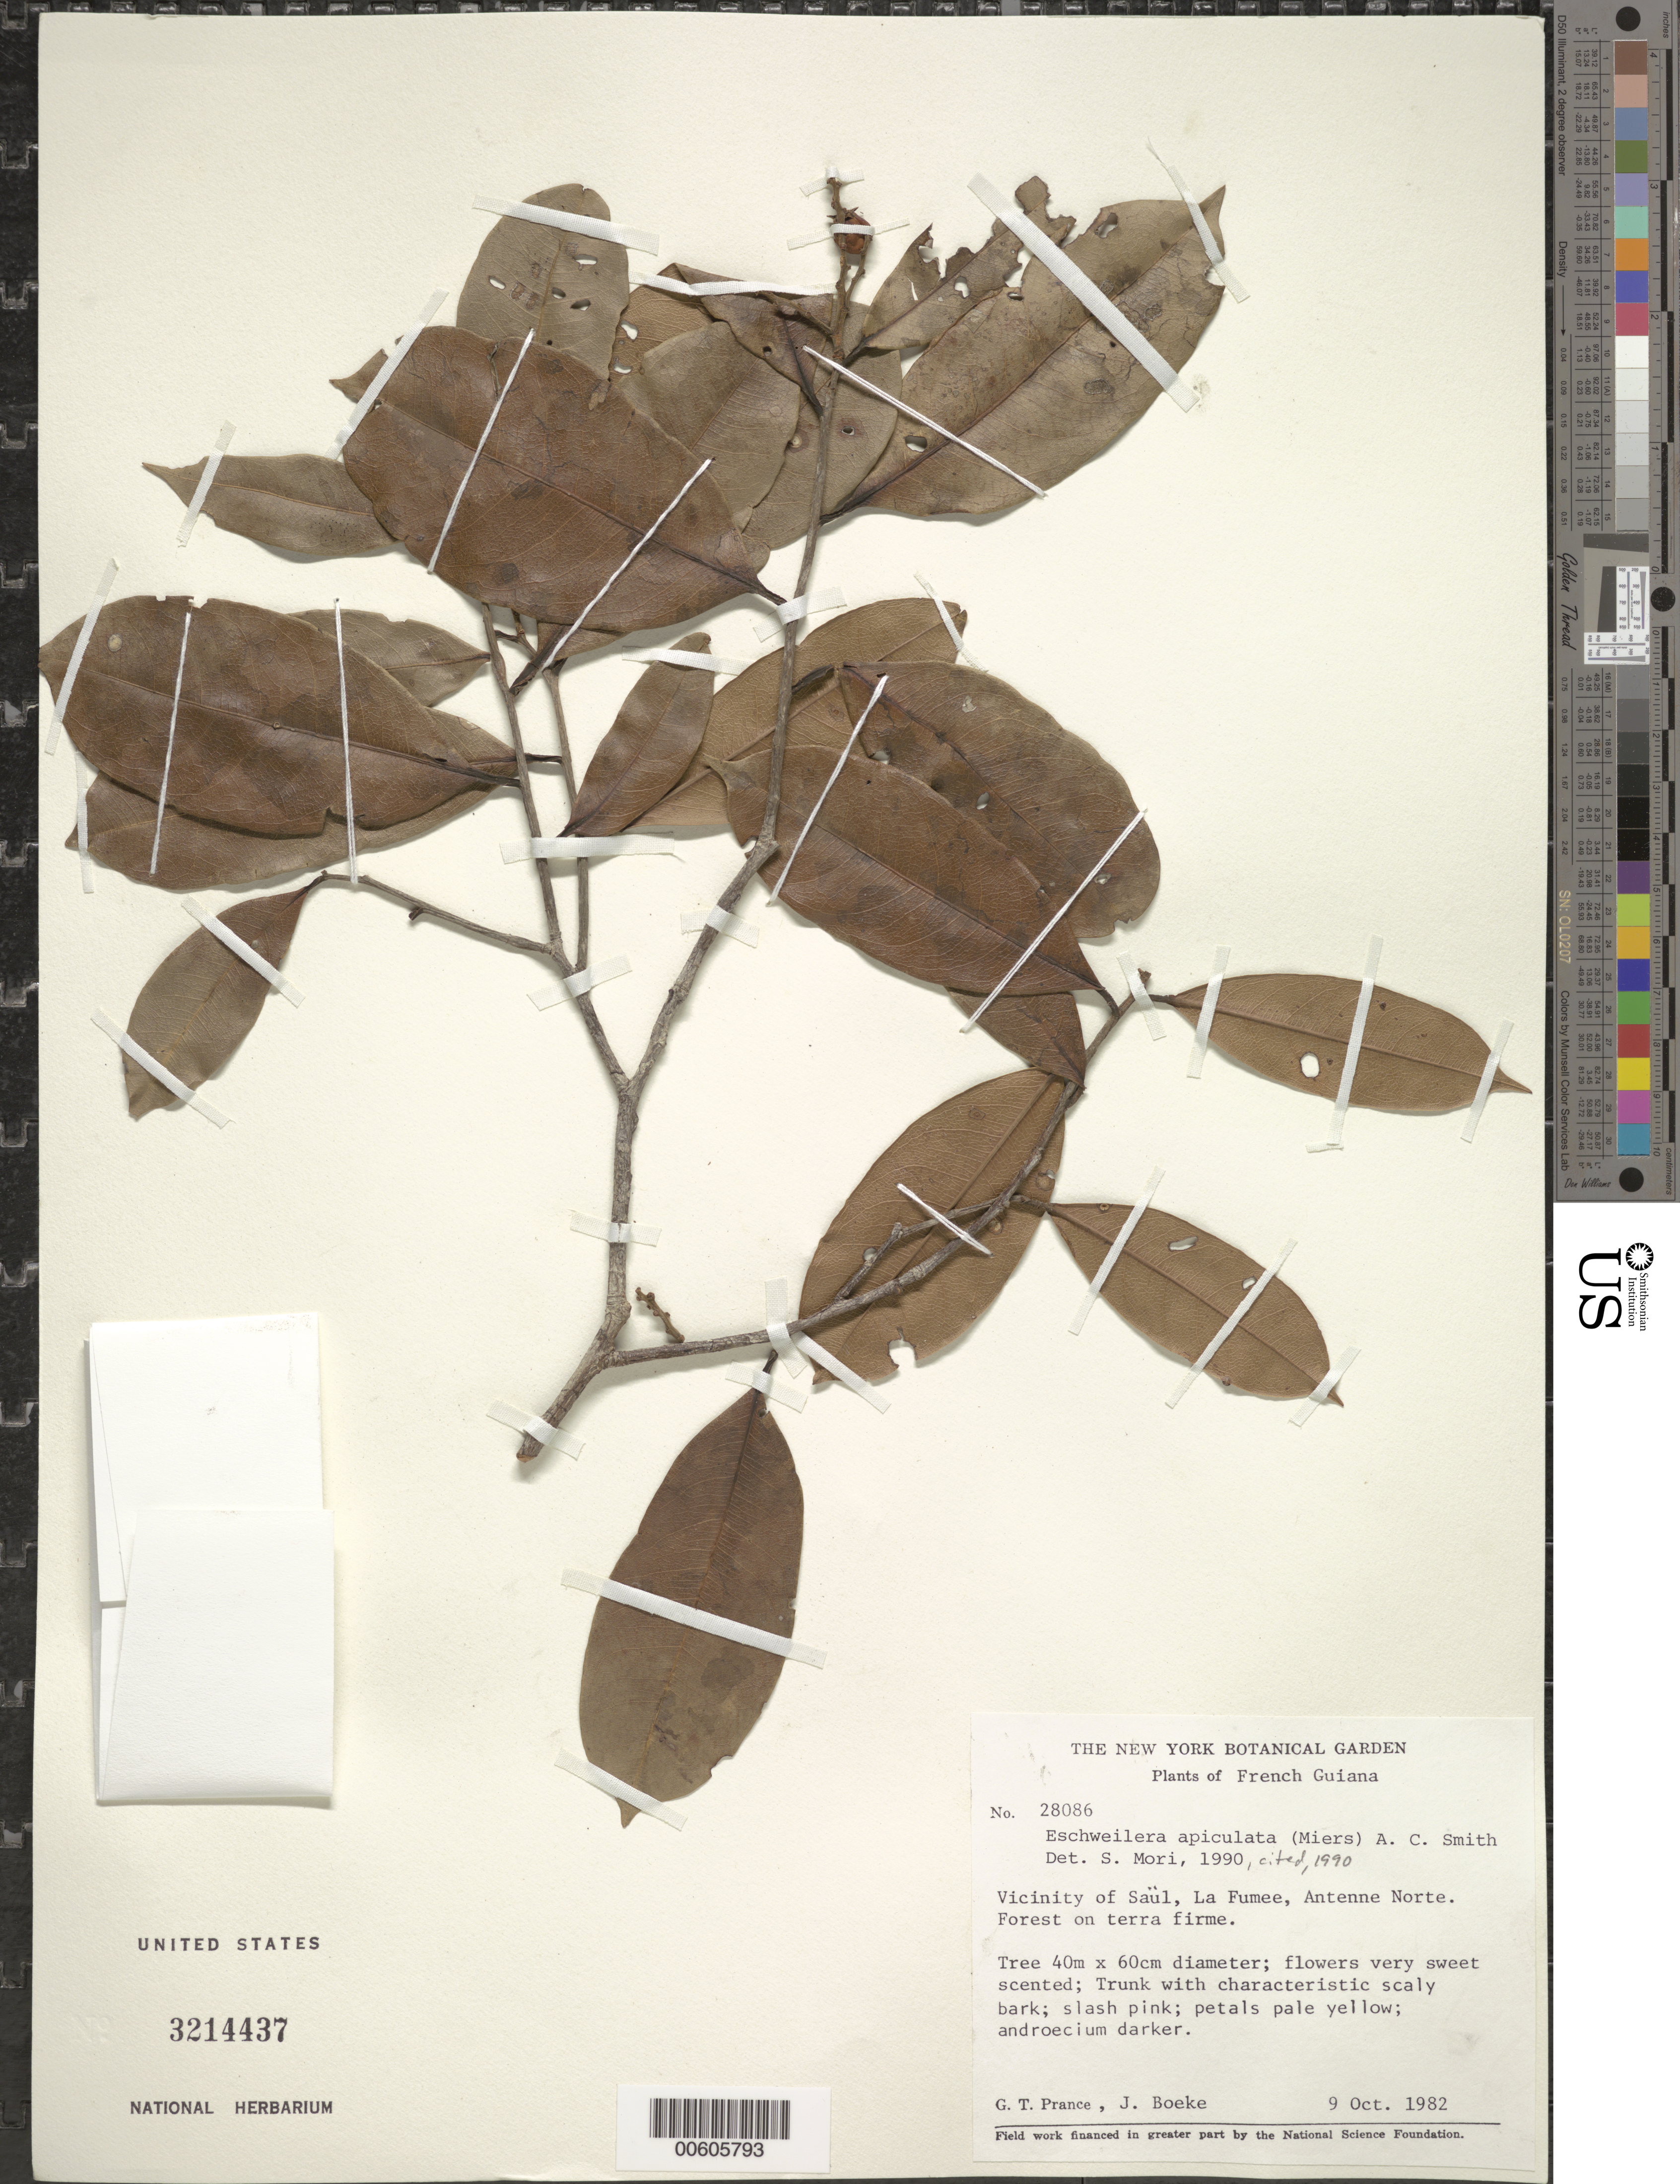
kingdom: Plantae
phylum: Tracheophyta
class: Magnoliopsida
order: Ericales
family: Lecythidaceae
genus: Eschweilera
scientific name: Eschweilera apiculata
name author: (Miers) A.C. Sm.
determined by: Mori, Scott A.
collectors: G. T. Prance & J. D. Boeke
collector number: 28086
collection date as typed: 9-Oct-82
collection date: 1982-10-09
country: French Guiana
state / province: Saint-Laurent-du-Maroni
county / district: Saül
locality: La Fumée, Antenne Norte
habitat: Forest on terra firme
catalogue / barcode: US 3214437